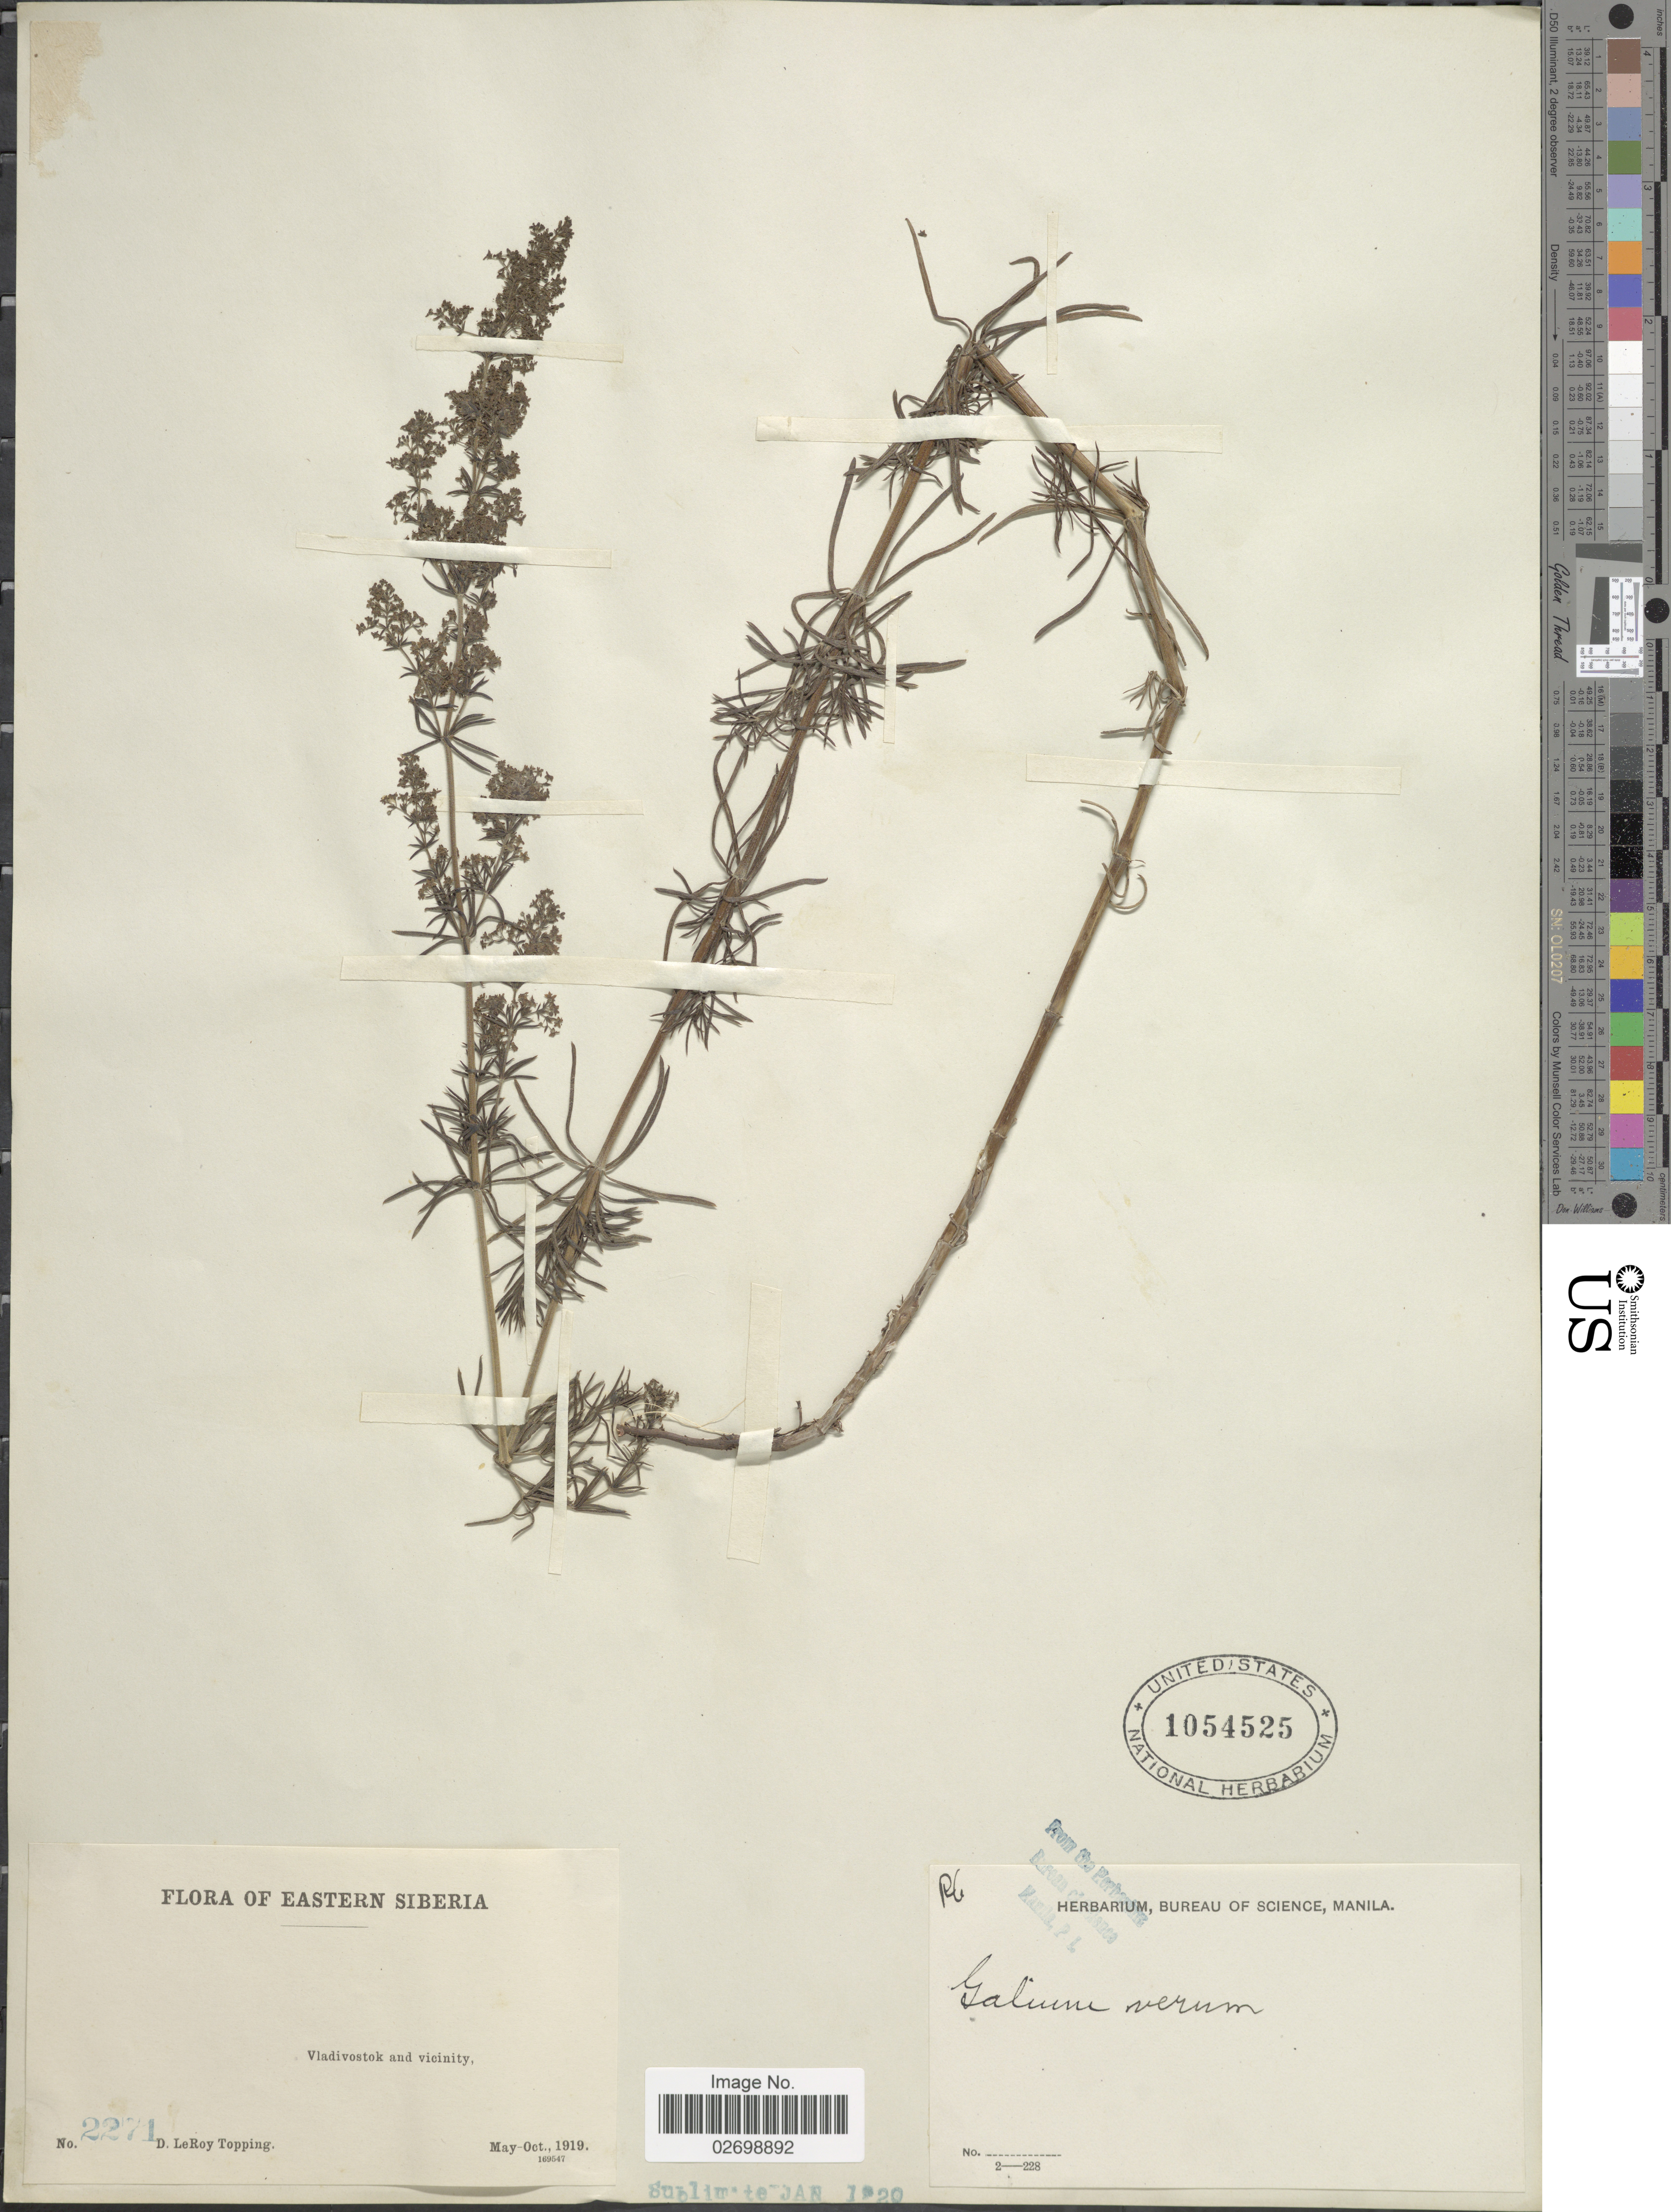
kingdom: Plantae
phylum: Tracheophyta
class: Magnoliopsida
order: Gentianales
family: Rubiaceae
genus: Galium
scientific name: Galium verum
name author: L.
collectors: D. L. Topping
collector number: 2271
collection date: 1919-05/1919-10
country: Russian Federation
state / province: Primorsky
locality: Eastern Siberia. Vladivostok and vicinity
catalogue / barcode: US 1054525